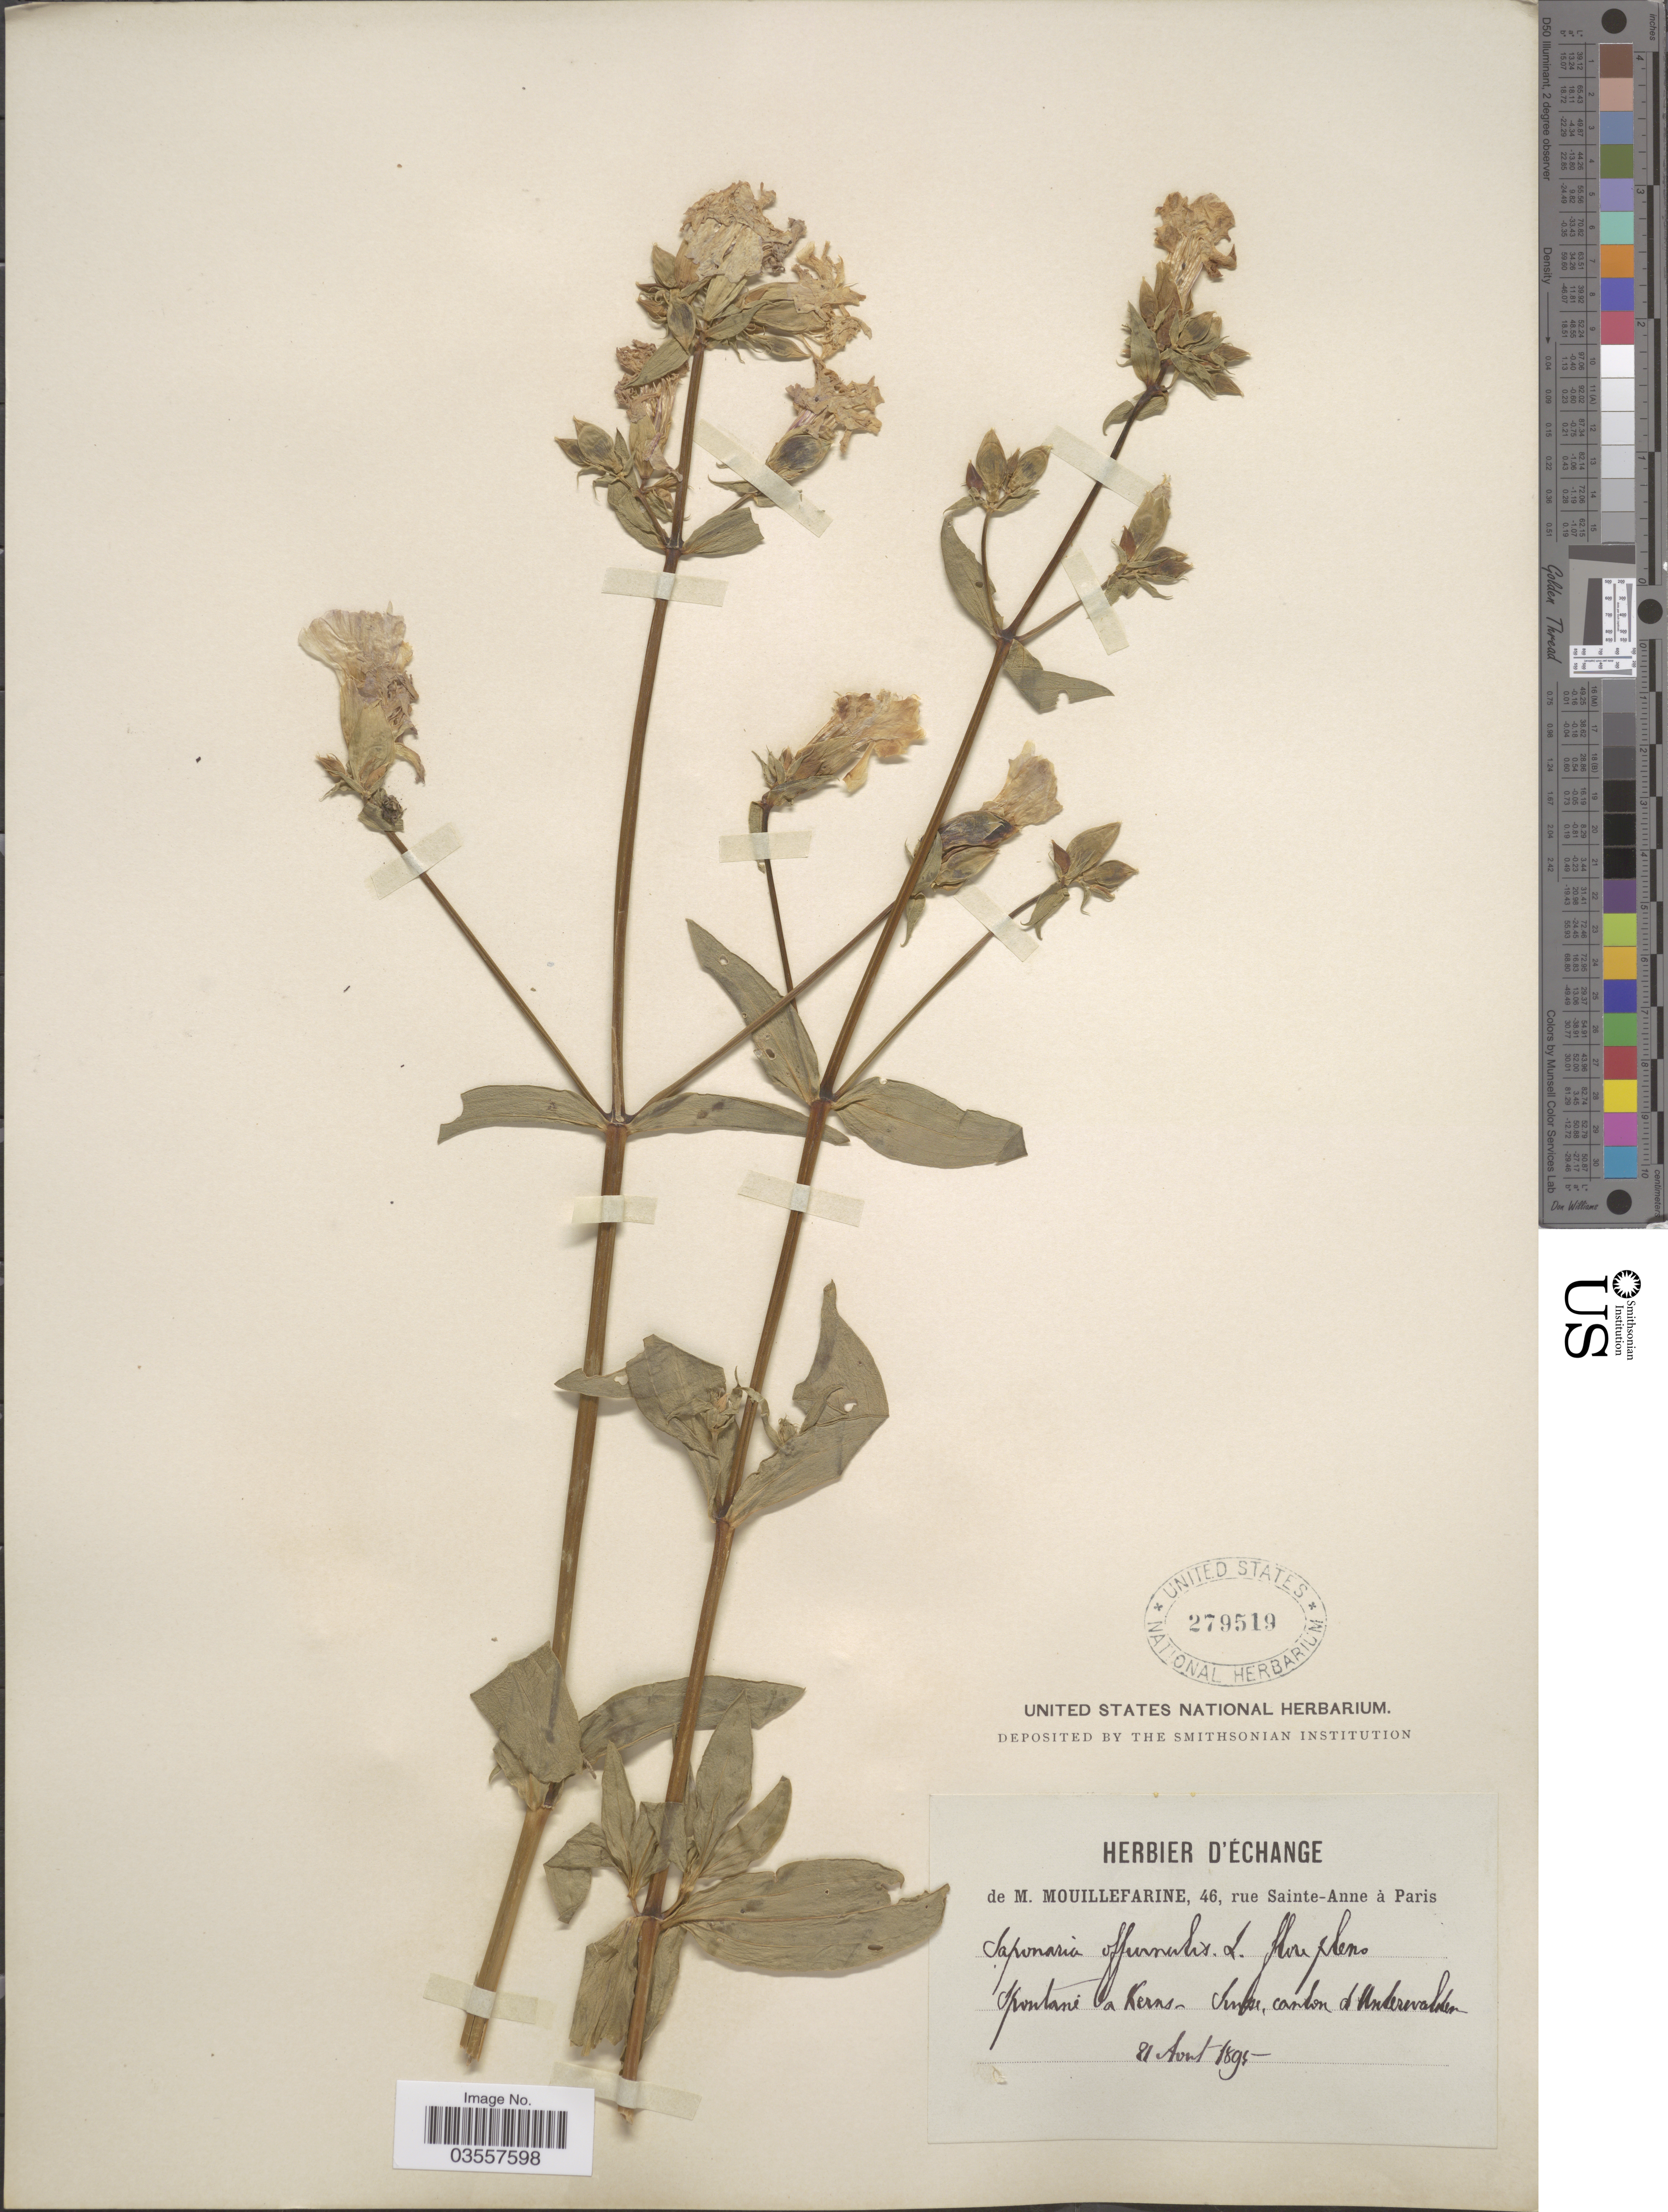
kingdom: Plantae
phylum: Tracheophyta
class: Magnoliopsida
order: Caryophyllales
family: Caryophyllaceae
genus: Saponaria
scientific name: Saponaria officinalis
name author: L.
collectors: M. Mouillefarine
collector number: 46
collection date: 1895-08-21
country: Switzerland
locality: Spontane a Kerns, Suisse, canton d' Unterwalden.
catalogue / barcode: US 279519